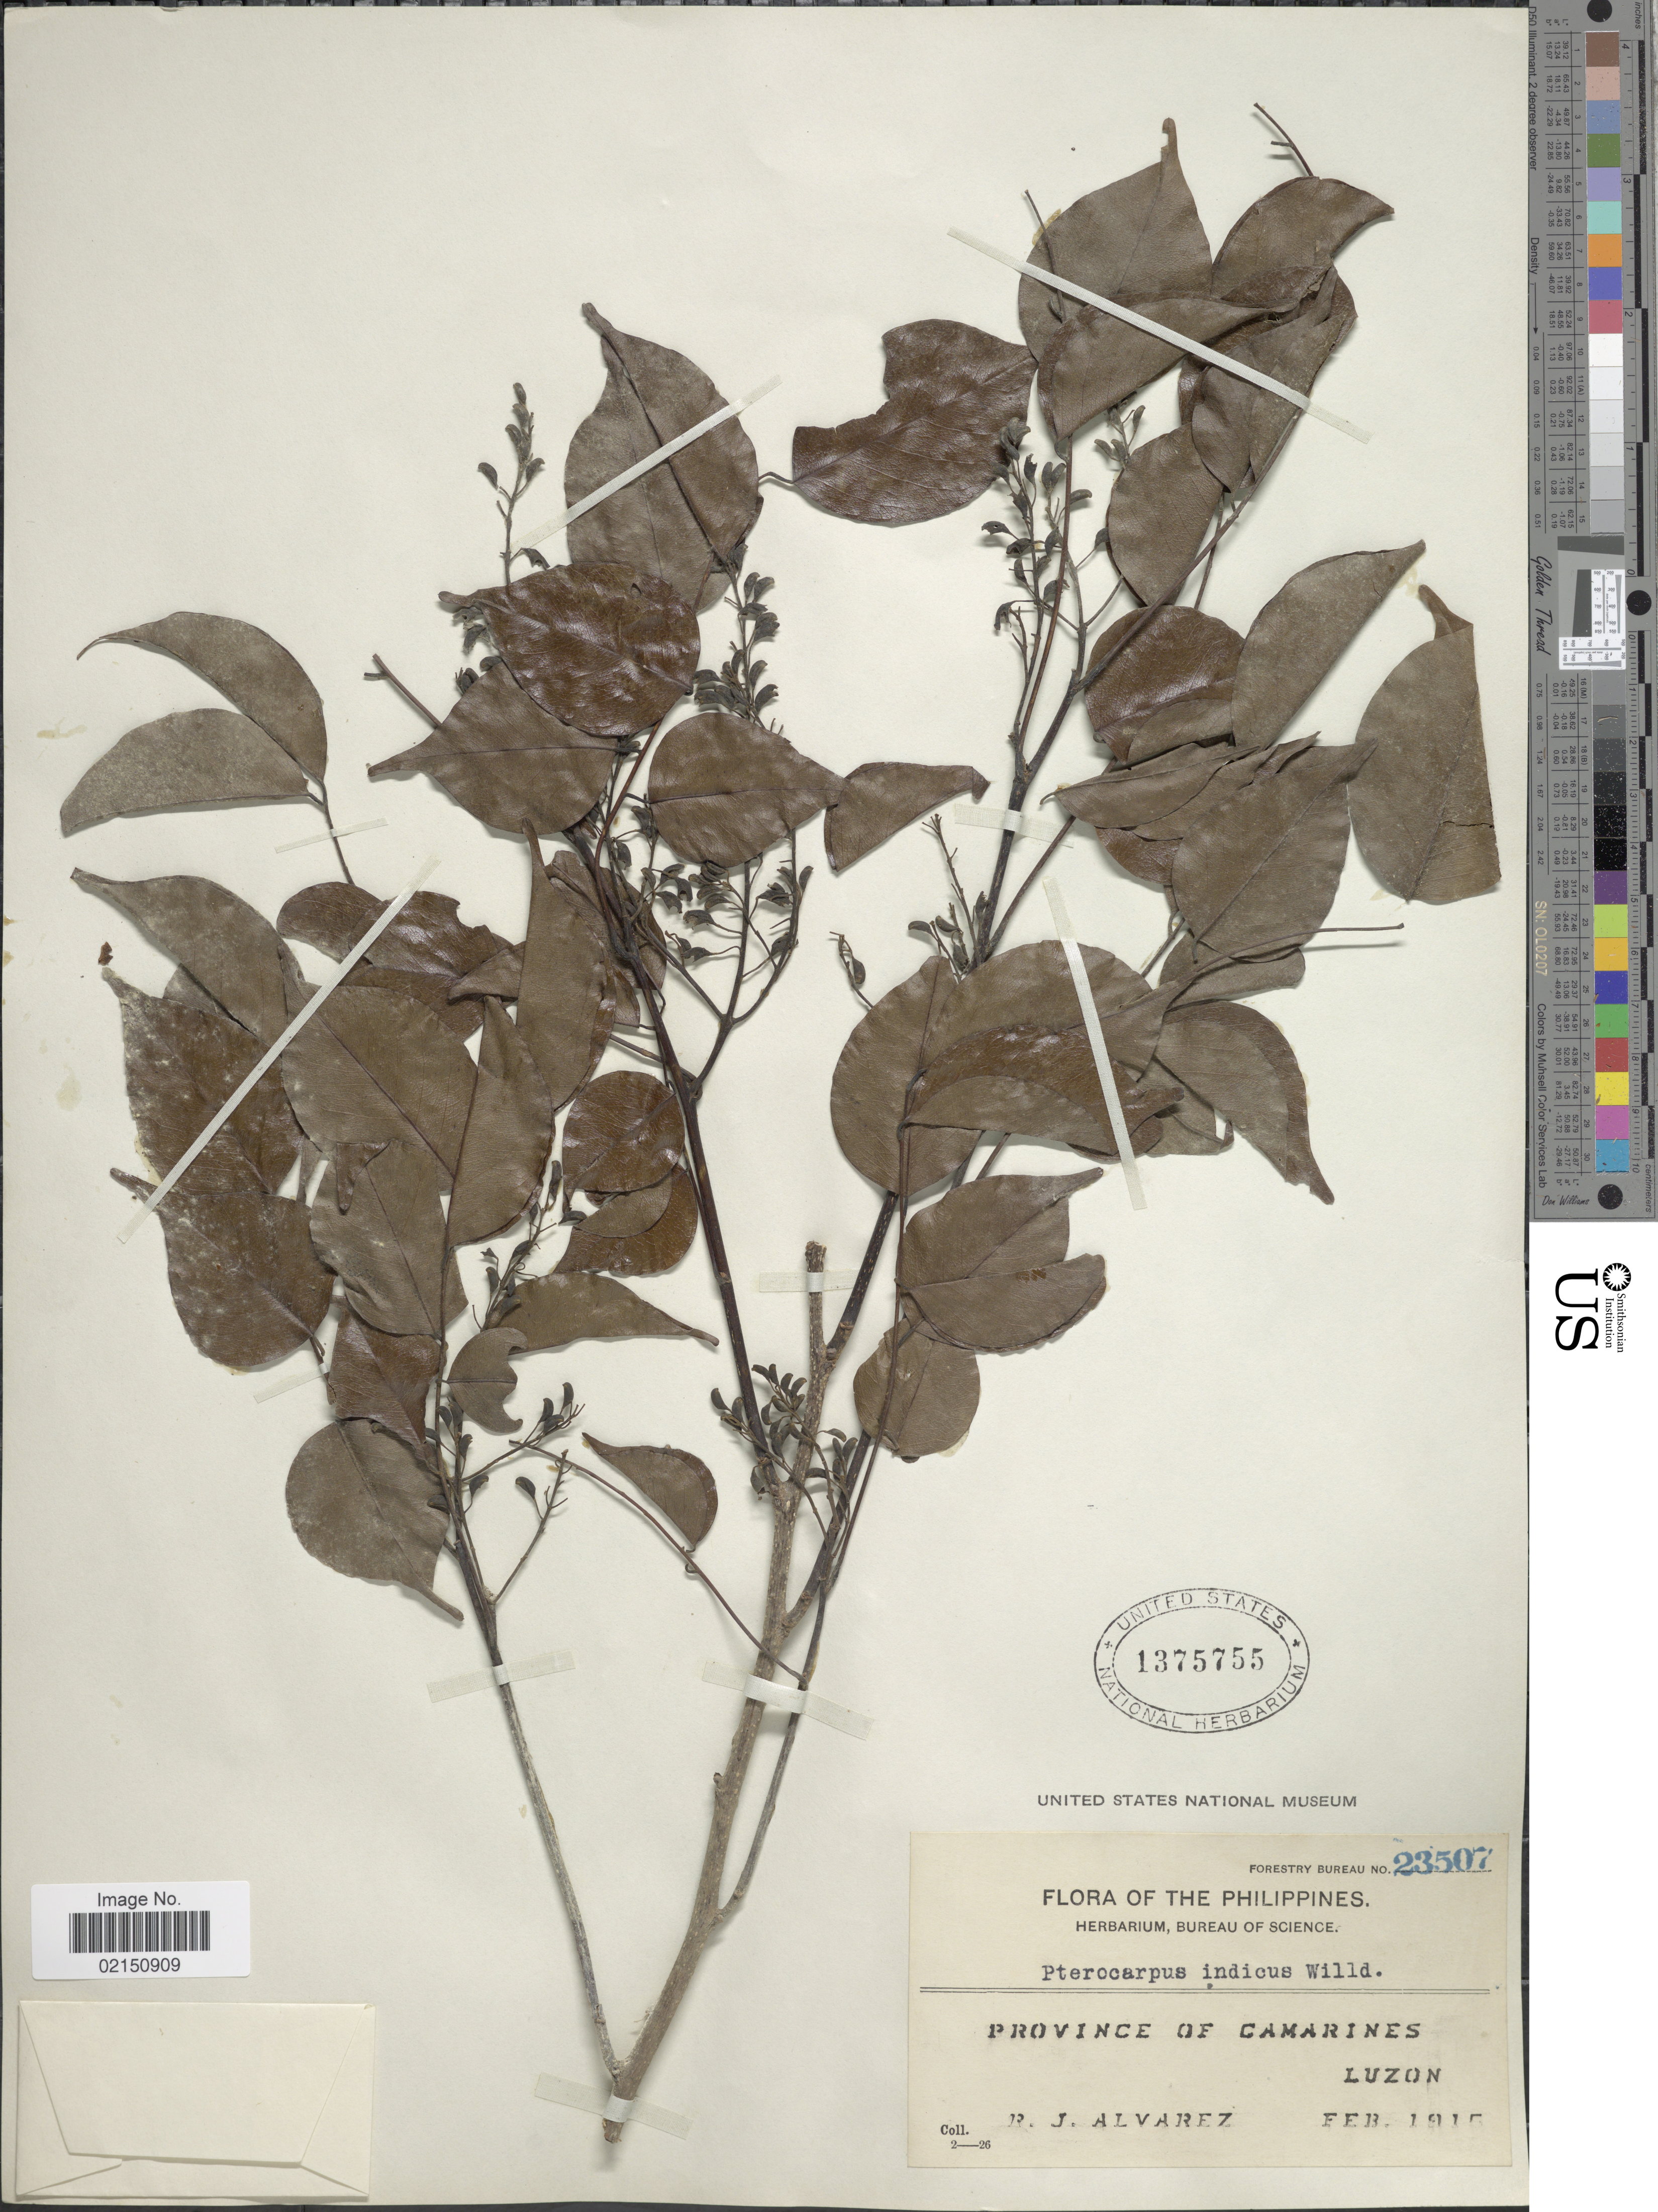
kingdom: Plantae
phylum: Tracheophyta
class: Magnoliopsida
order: Fabales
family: Fabaceae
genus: Pterocarpus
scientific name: Pterocarpus indicus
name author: Willd.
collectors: R. Alvarez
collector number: Forestry Bureau 23507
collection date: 1915-02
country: Philippines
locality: Province of Camarines, Luzon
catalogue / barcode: US 1375755